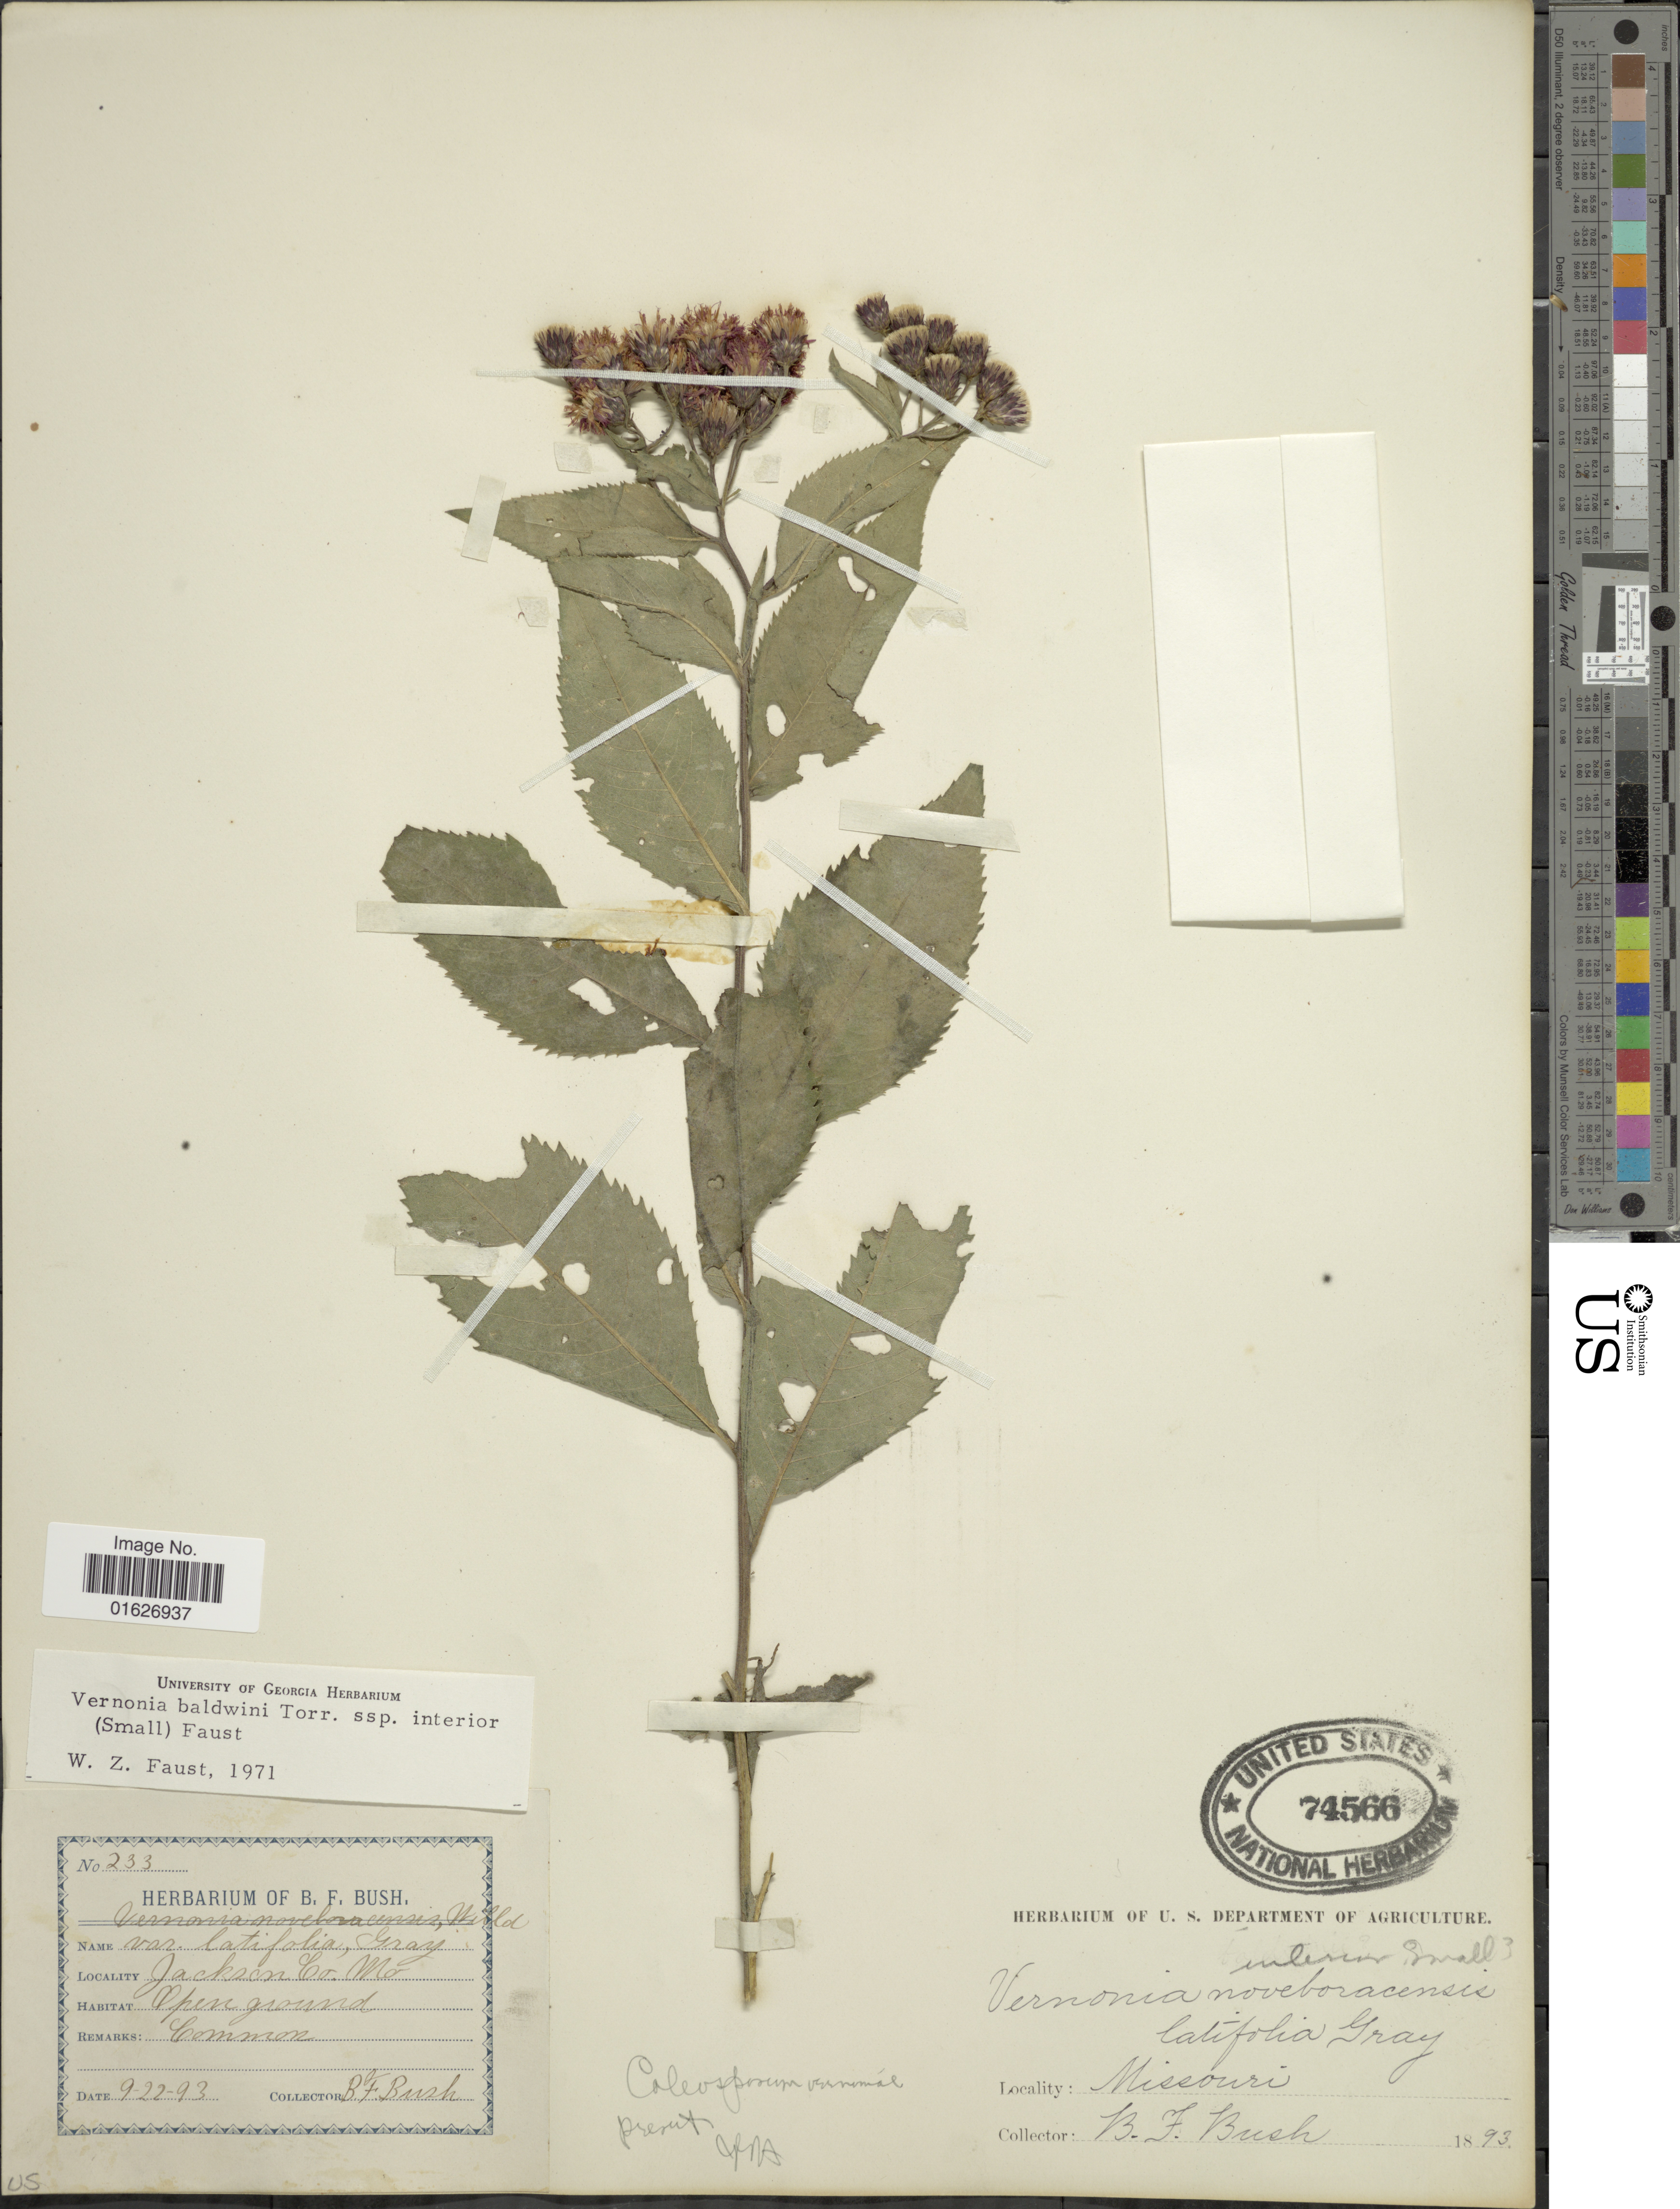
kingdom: Plantae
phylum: Tracheophyta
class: Magnoliopsida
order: Asterales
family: Asteraceae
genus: Vernonia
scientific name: Vernonia baldwinii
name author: Torr.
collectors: B. F. Bush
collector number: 233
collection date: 1893-09-22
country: United States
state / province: Missouri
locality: Jackson Co.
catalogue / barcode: US 74566